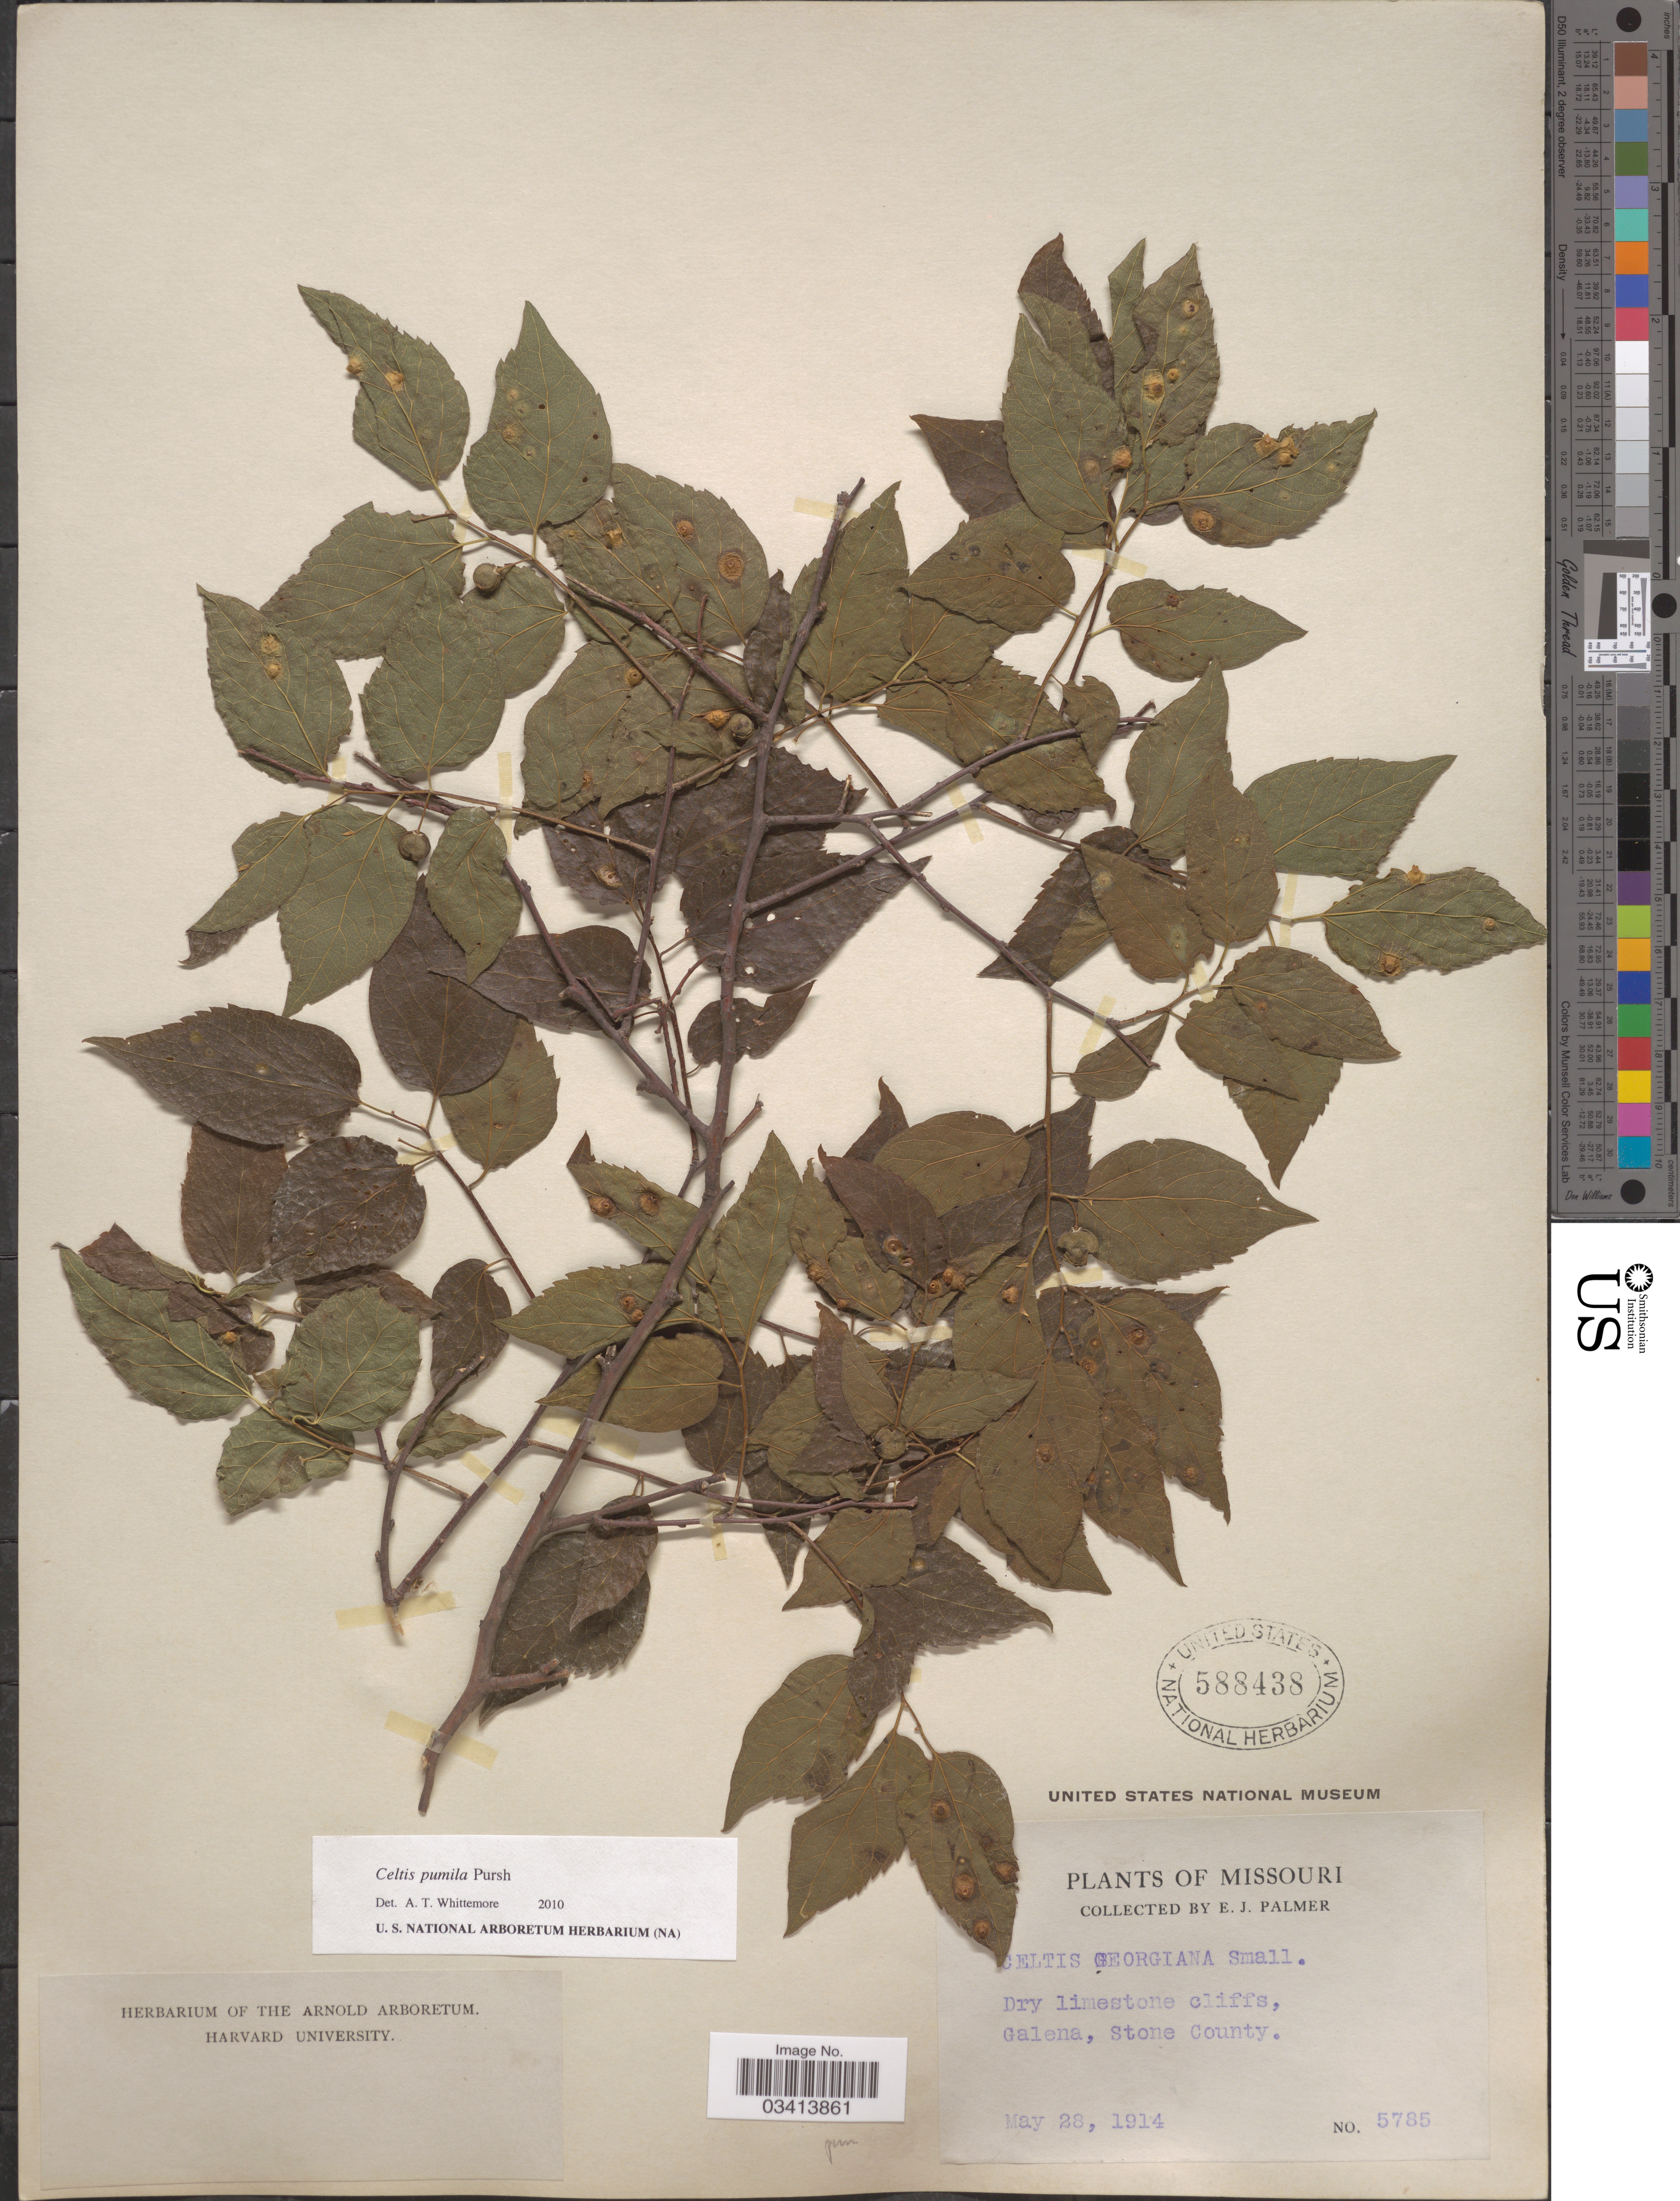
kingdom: Plantae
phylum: Tracheophyta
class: Magnoliopsida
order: Rosales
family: Cannabaceae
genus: Celtis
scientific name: Celtis occidentalis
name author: L.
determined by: Strong, M. T., (US), Smithsonian Institution - National Museum of Natural History (UNITED STATES)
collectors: E. J. Palmer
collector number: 5785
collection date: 1914-05-28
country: United States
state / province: Missouri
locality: Galena, Stone County.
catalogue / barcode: US 588438